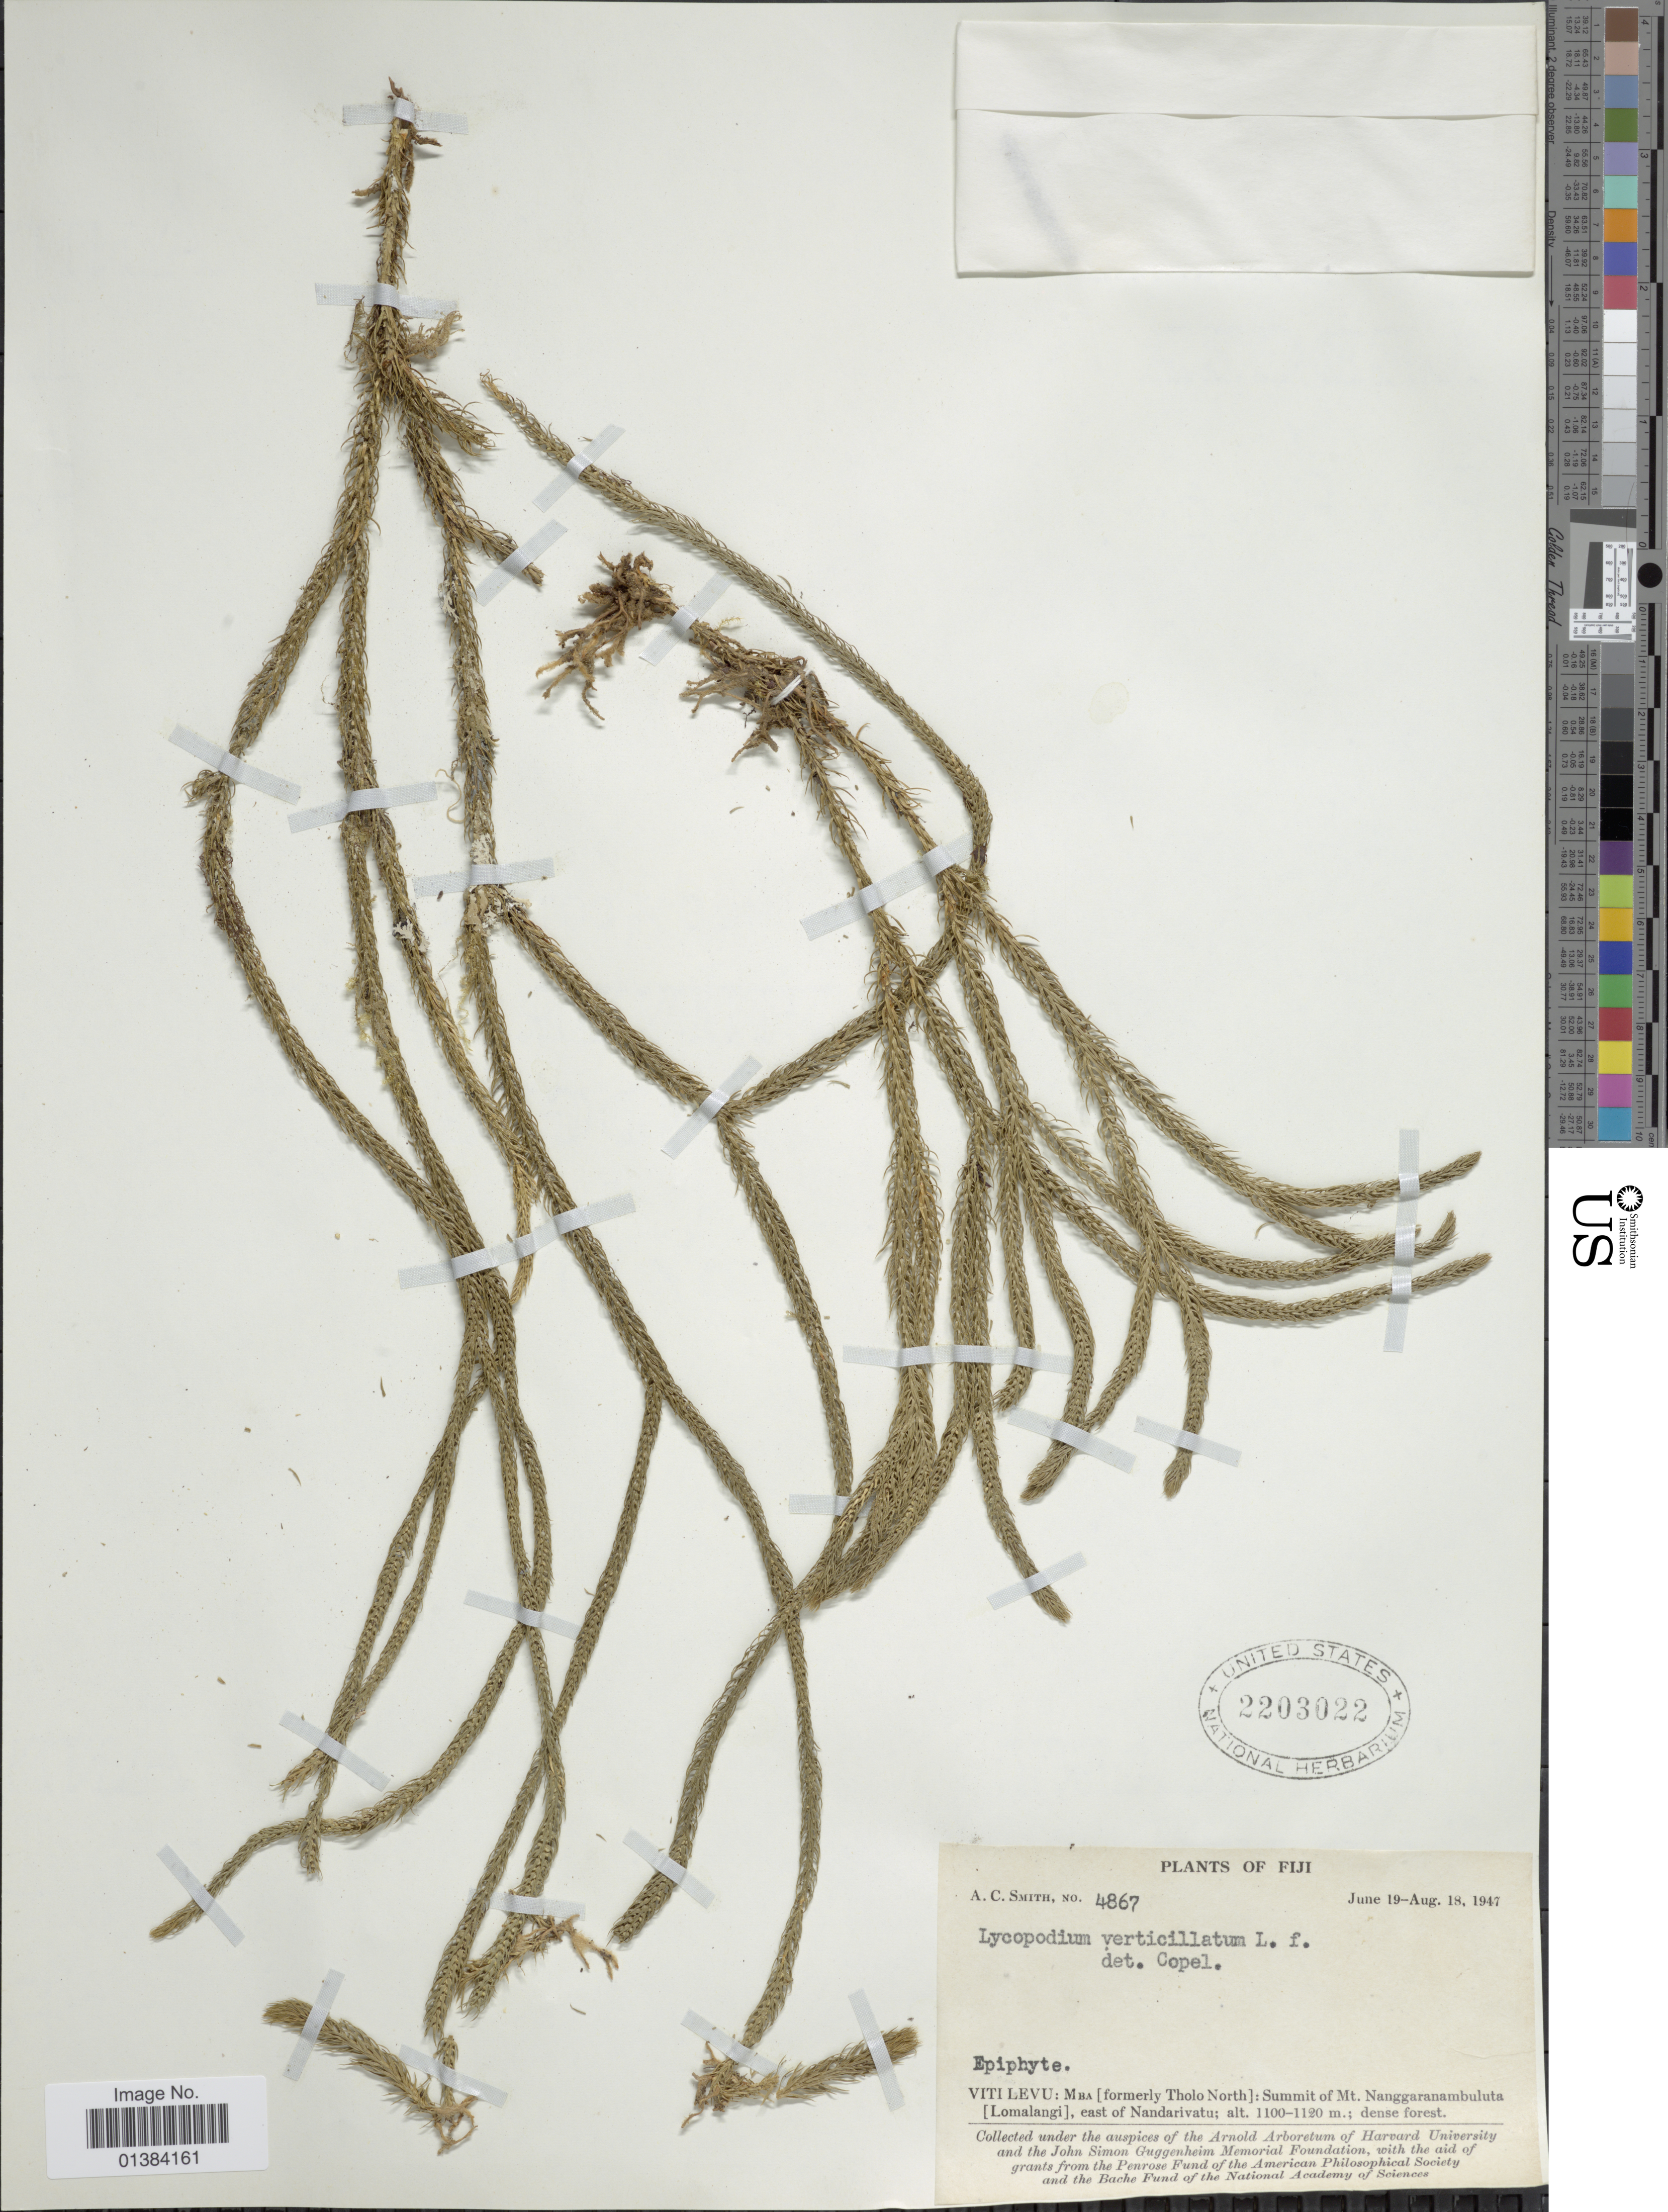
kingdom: Plantae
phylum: Tracheophyta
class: Lycopodiopsida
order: Lycopodiales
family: Lycopodiaceae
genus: Phlegmariurus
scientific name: Phlegmariurus parksii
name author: (Copel.) A. R. Field & Bostock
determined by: Field, A. R.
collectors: A. C. Smith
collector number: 4867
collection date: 1947-06-19/1947-08-18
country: Fiji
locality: Viti Levu: Mba [formerly Tholo North]: Summit of Mt. Nanggaranambuluta [Lomalangi], east of Nandarivatu.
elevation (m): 1100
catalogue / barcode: US 2203022